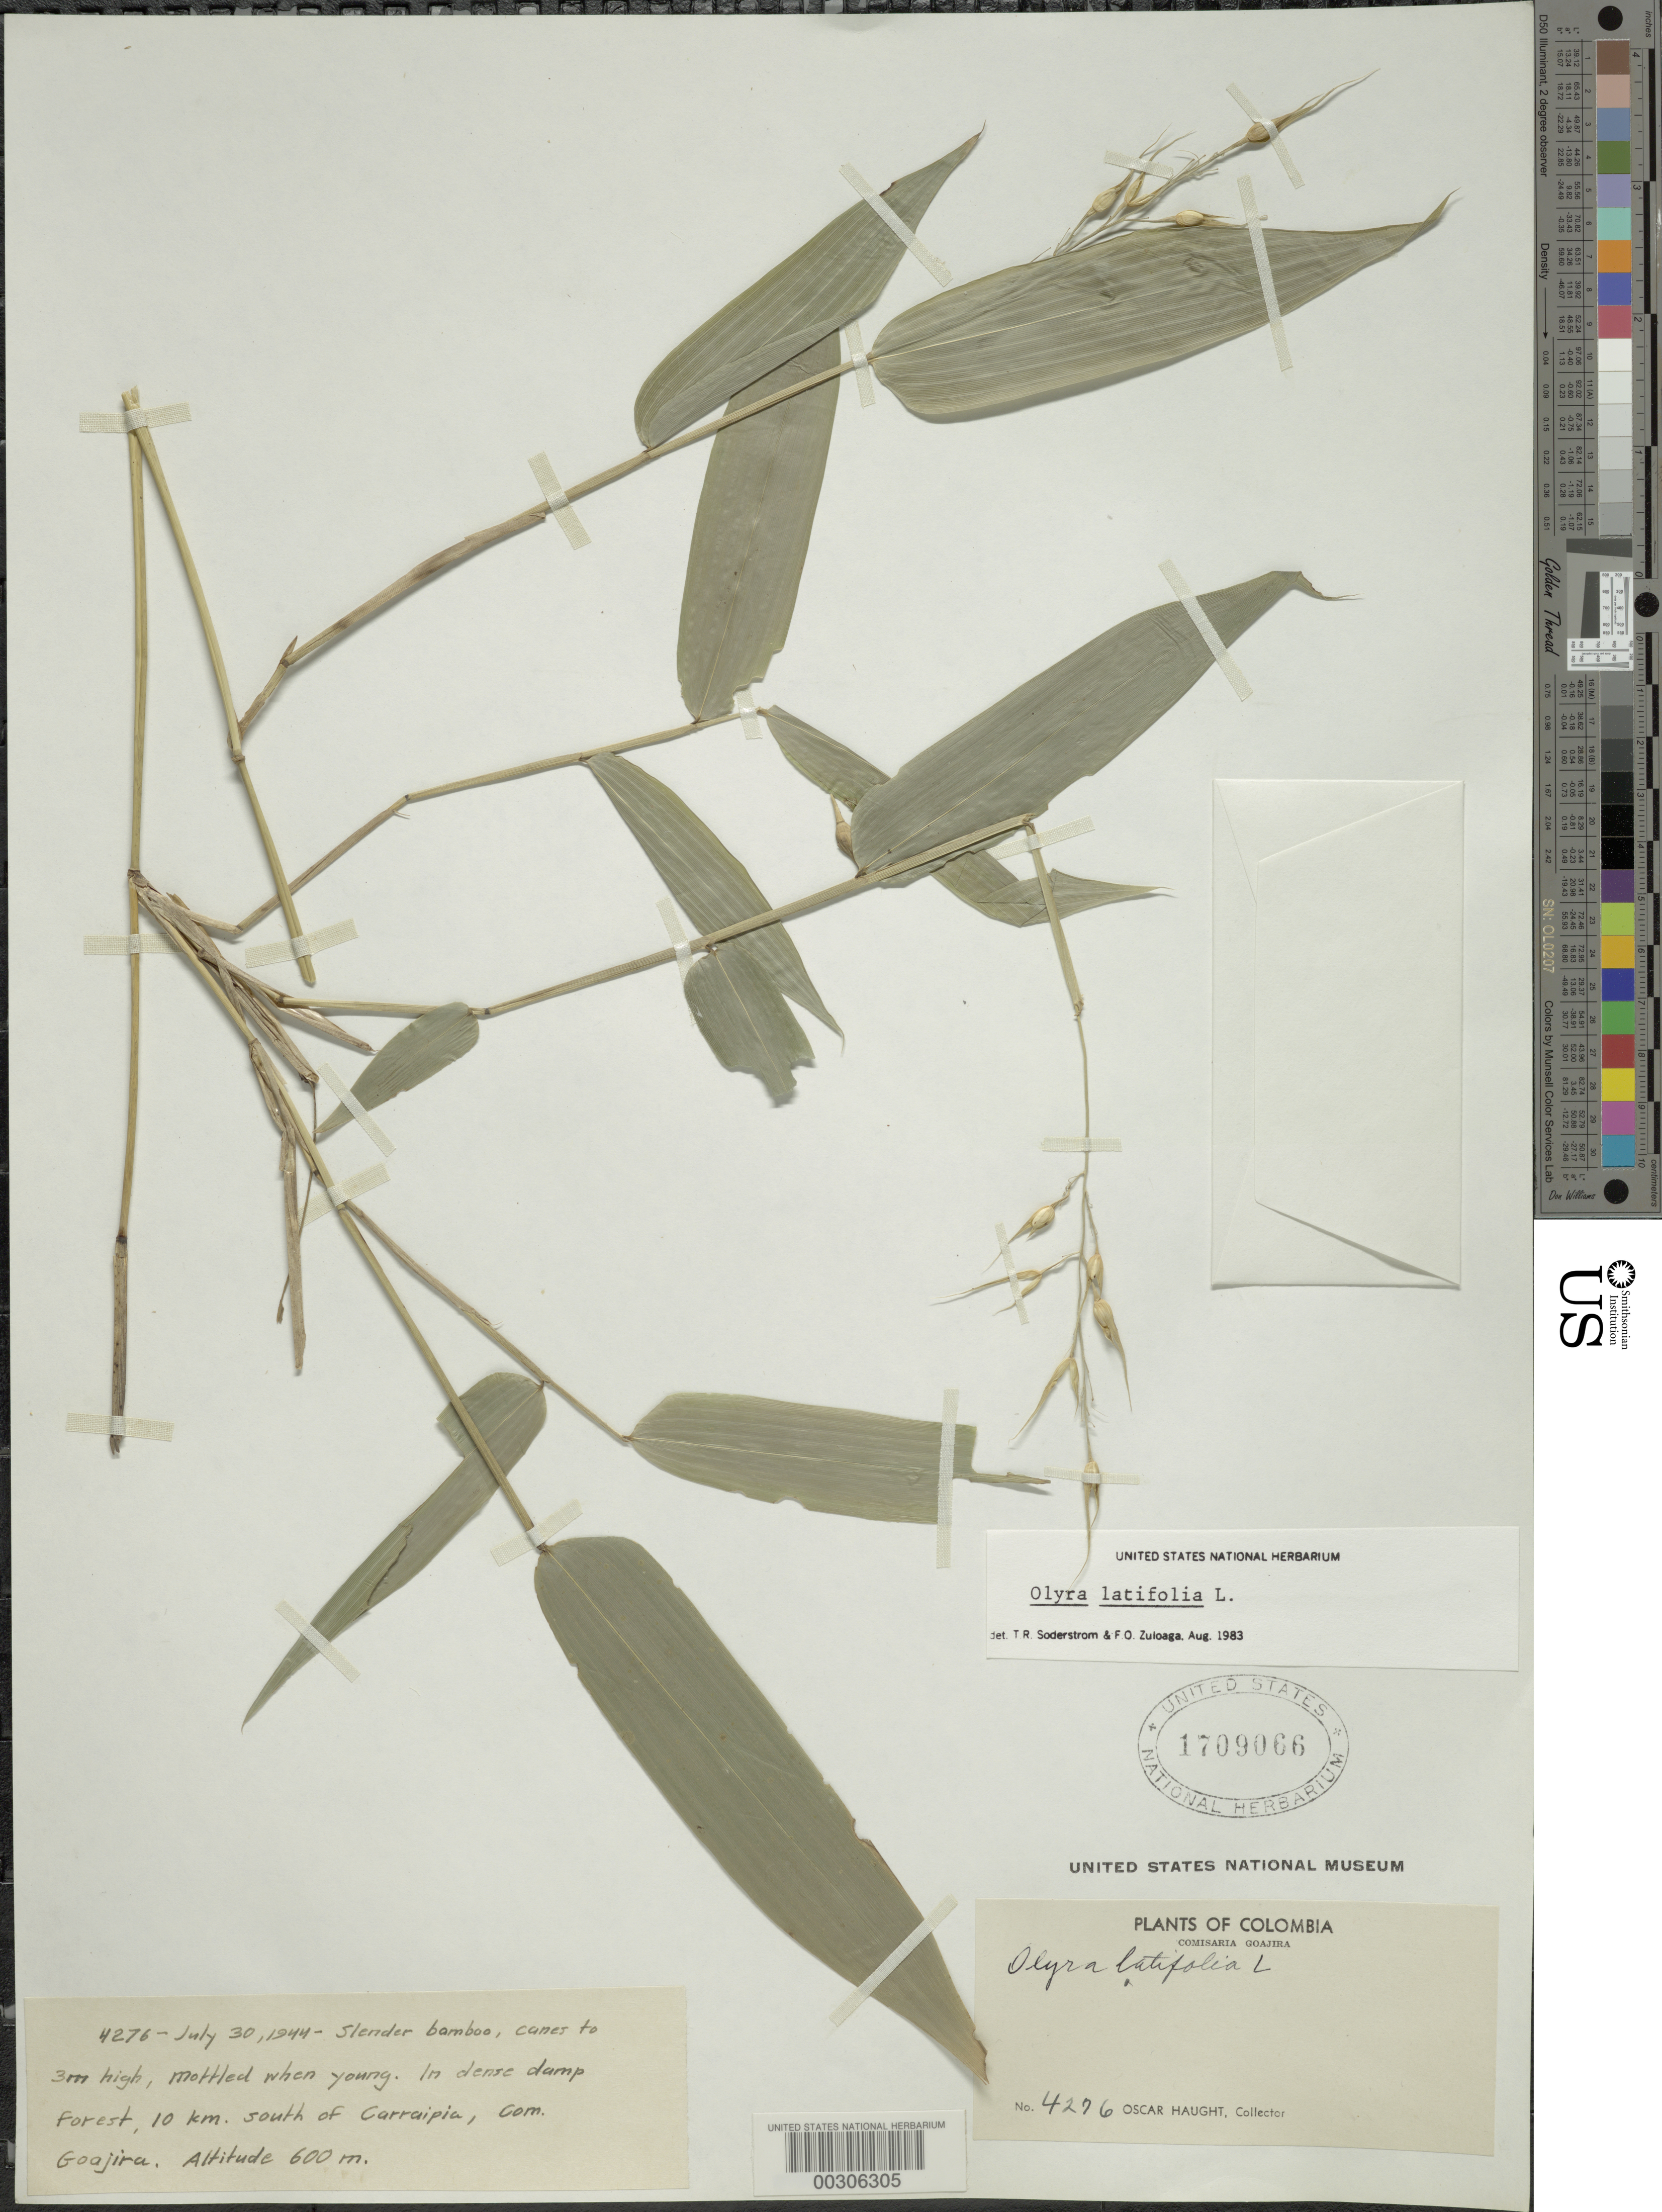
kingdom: Plantae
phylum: Tracheophyta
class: Liliopsida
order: Poales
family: Poaceae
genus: Olyra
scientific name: Olyra latifolia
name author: L.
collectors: O. L. Haught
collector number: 4276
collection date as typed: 30 Jul 1944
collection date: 1944-07-30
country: Colombia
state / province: La Guajira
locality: Carraipia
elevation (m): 600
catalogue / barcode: US 1709066